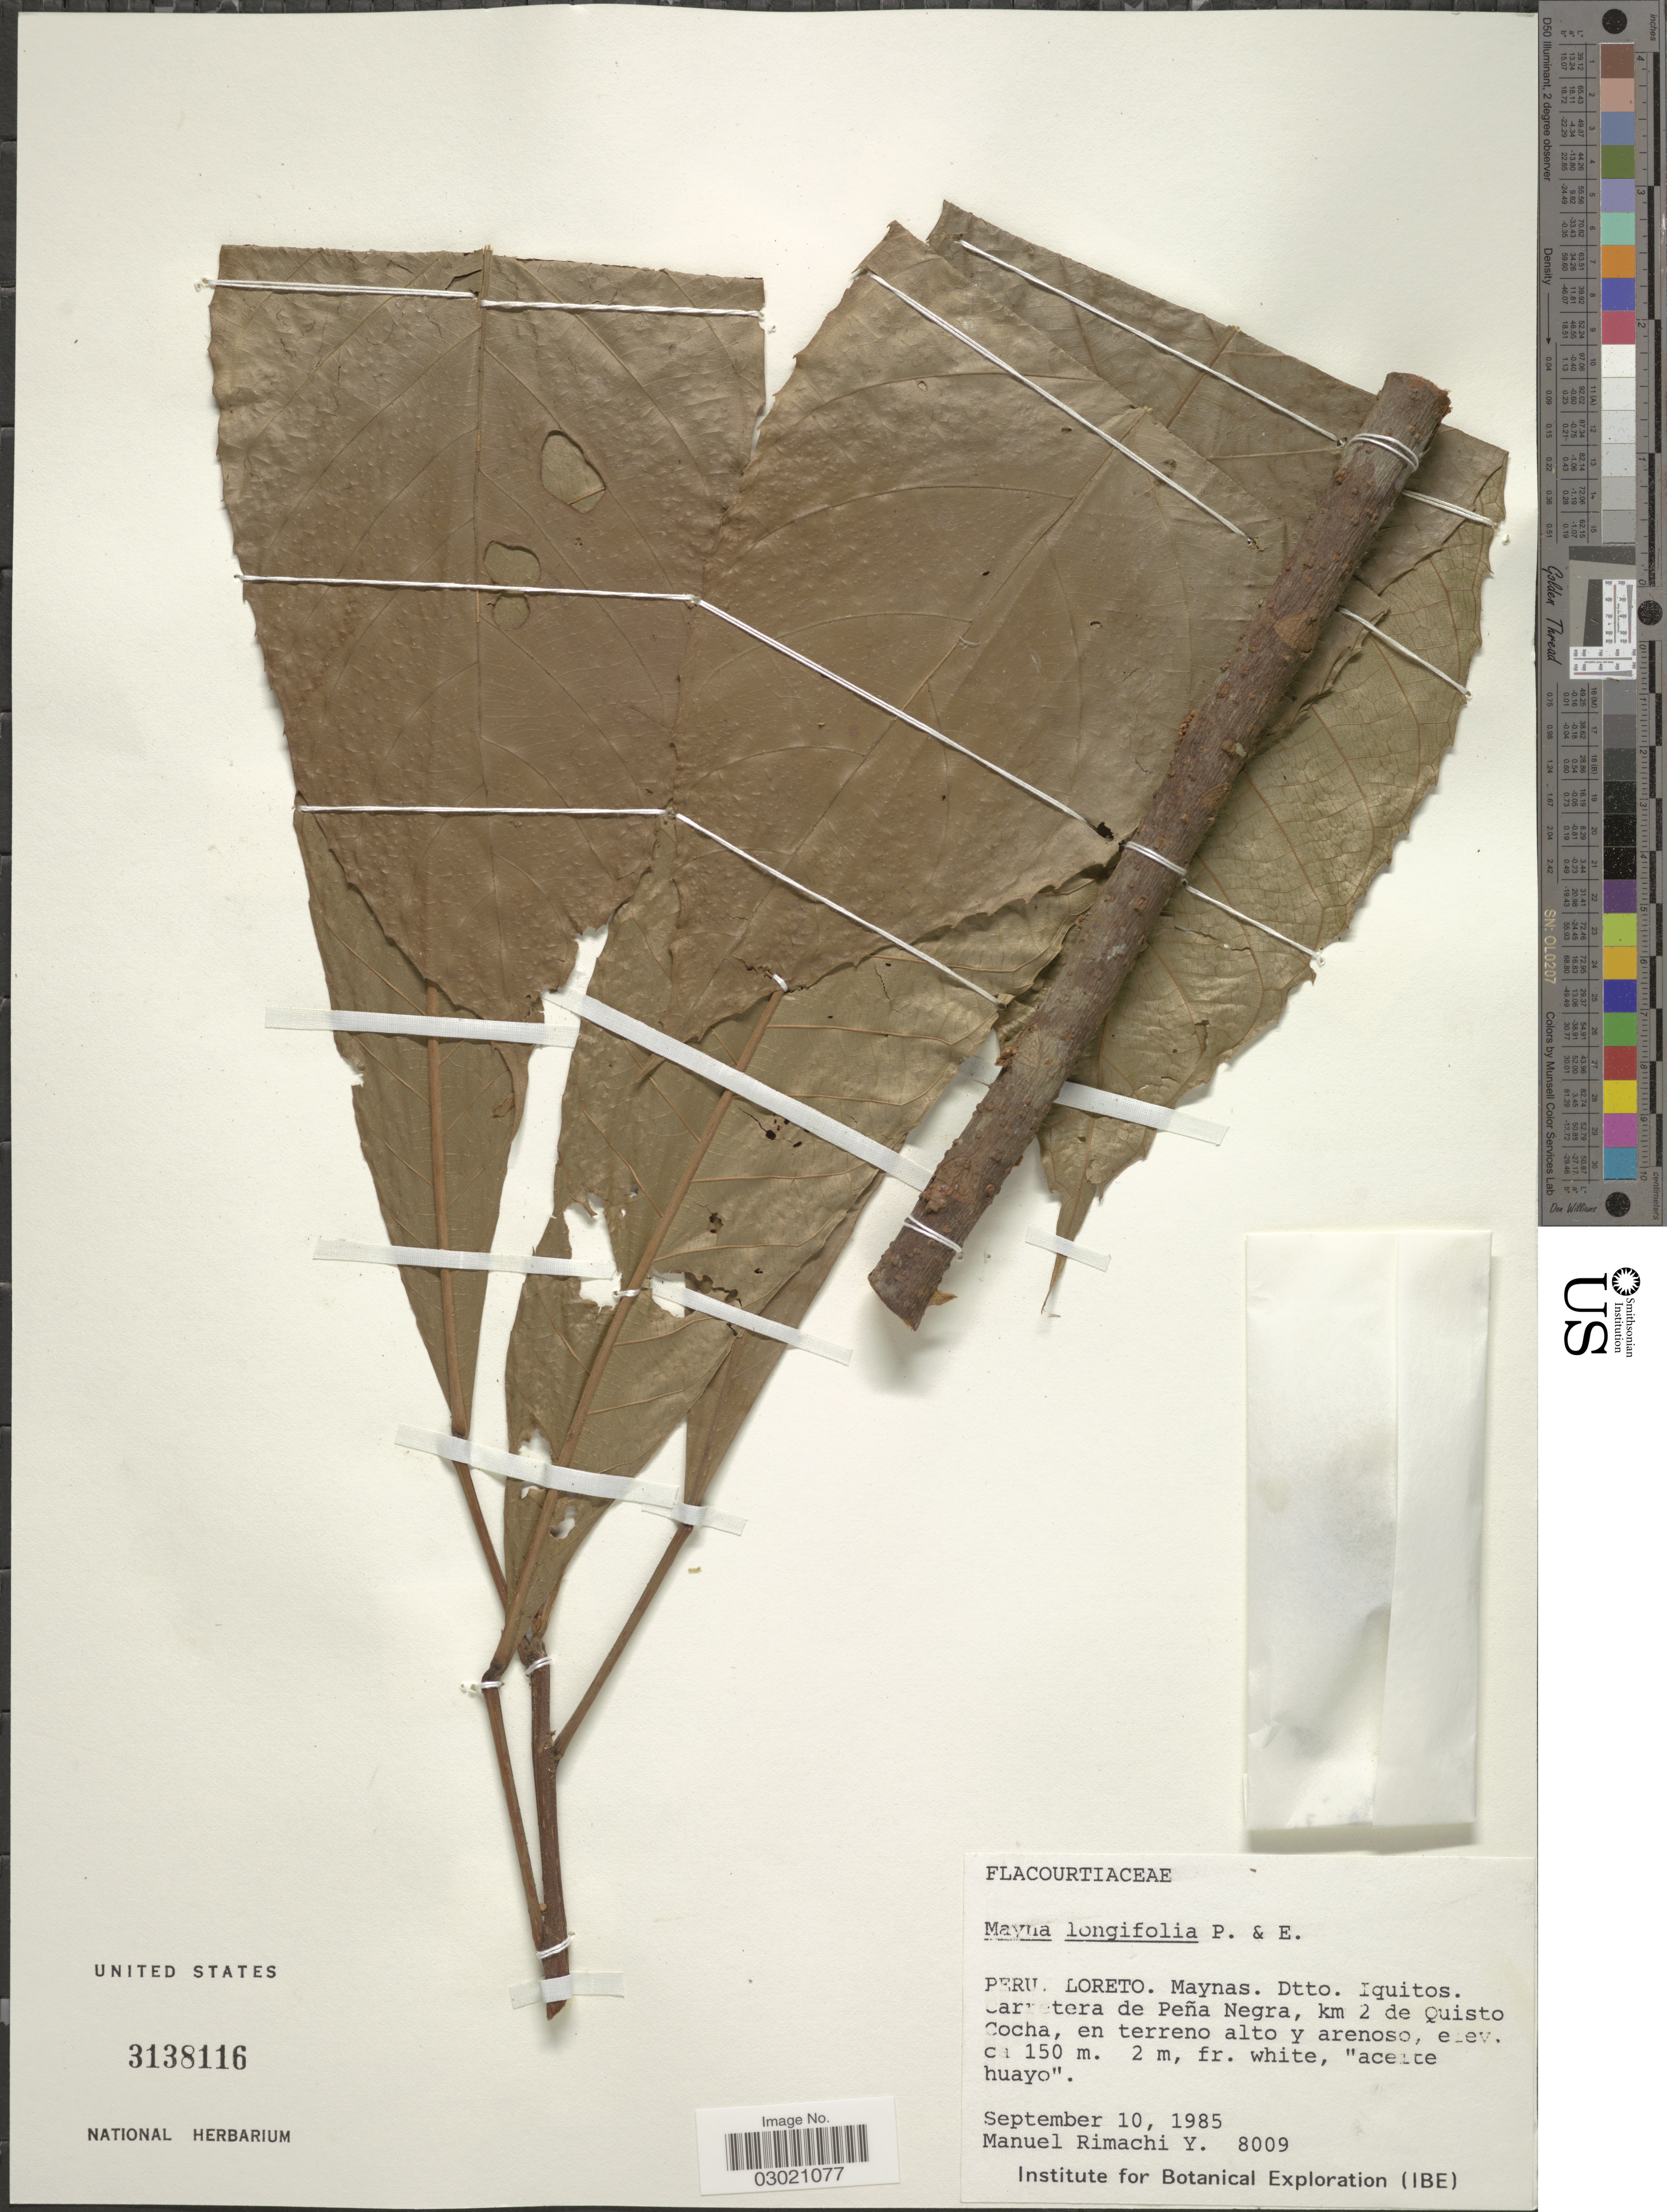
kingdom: Plantae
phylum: Tracheophyta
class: Magnoliopsida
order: Malpighiales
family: Achariaceae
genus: Carpotroche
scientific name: Carpotroche longifolia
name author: (Poepp.) Benth.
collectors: M. Rimachi Y.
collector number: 8009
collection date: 1985-09-10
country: Peru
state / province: Loreto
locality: Maynas. Dtto. Iquitos. Carretera de Peña Negra, km 2 de Quisto Cocha, en terreno alto y arenoso.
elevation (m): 150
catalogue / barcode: US 3138116